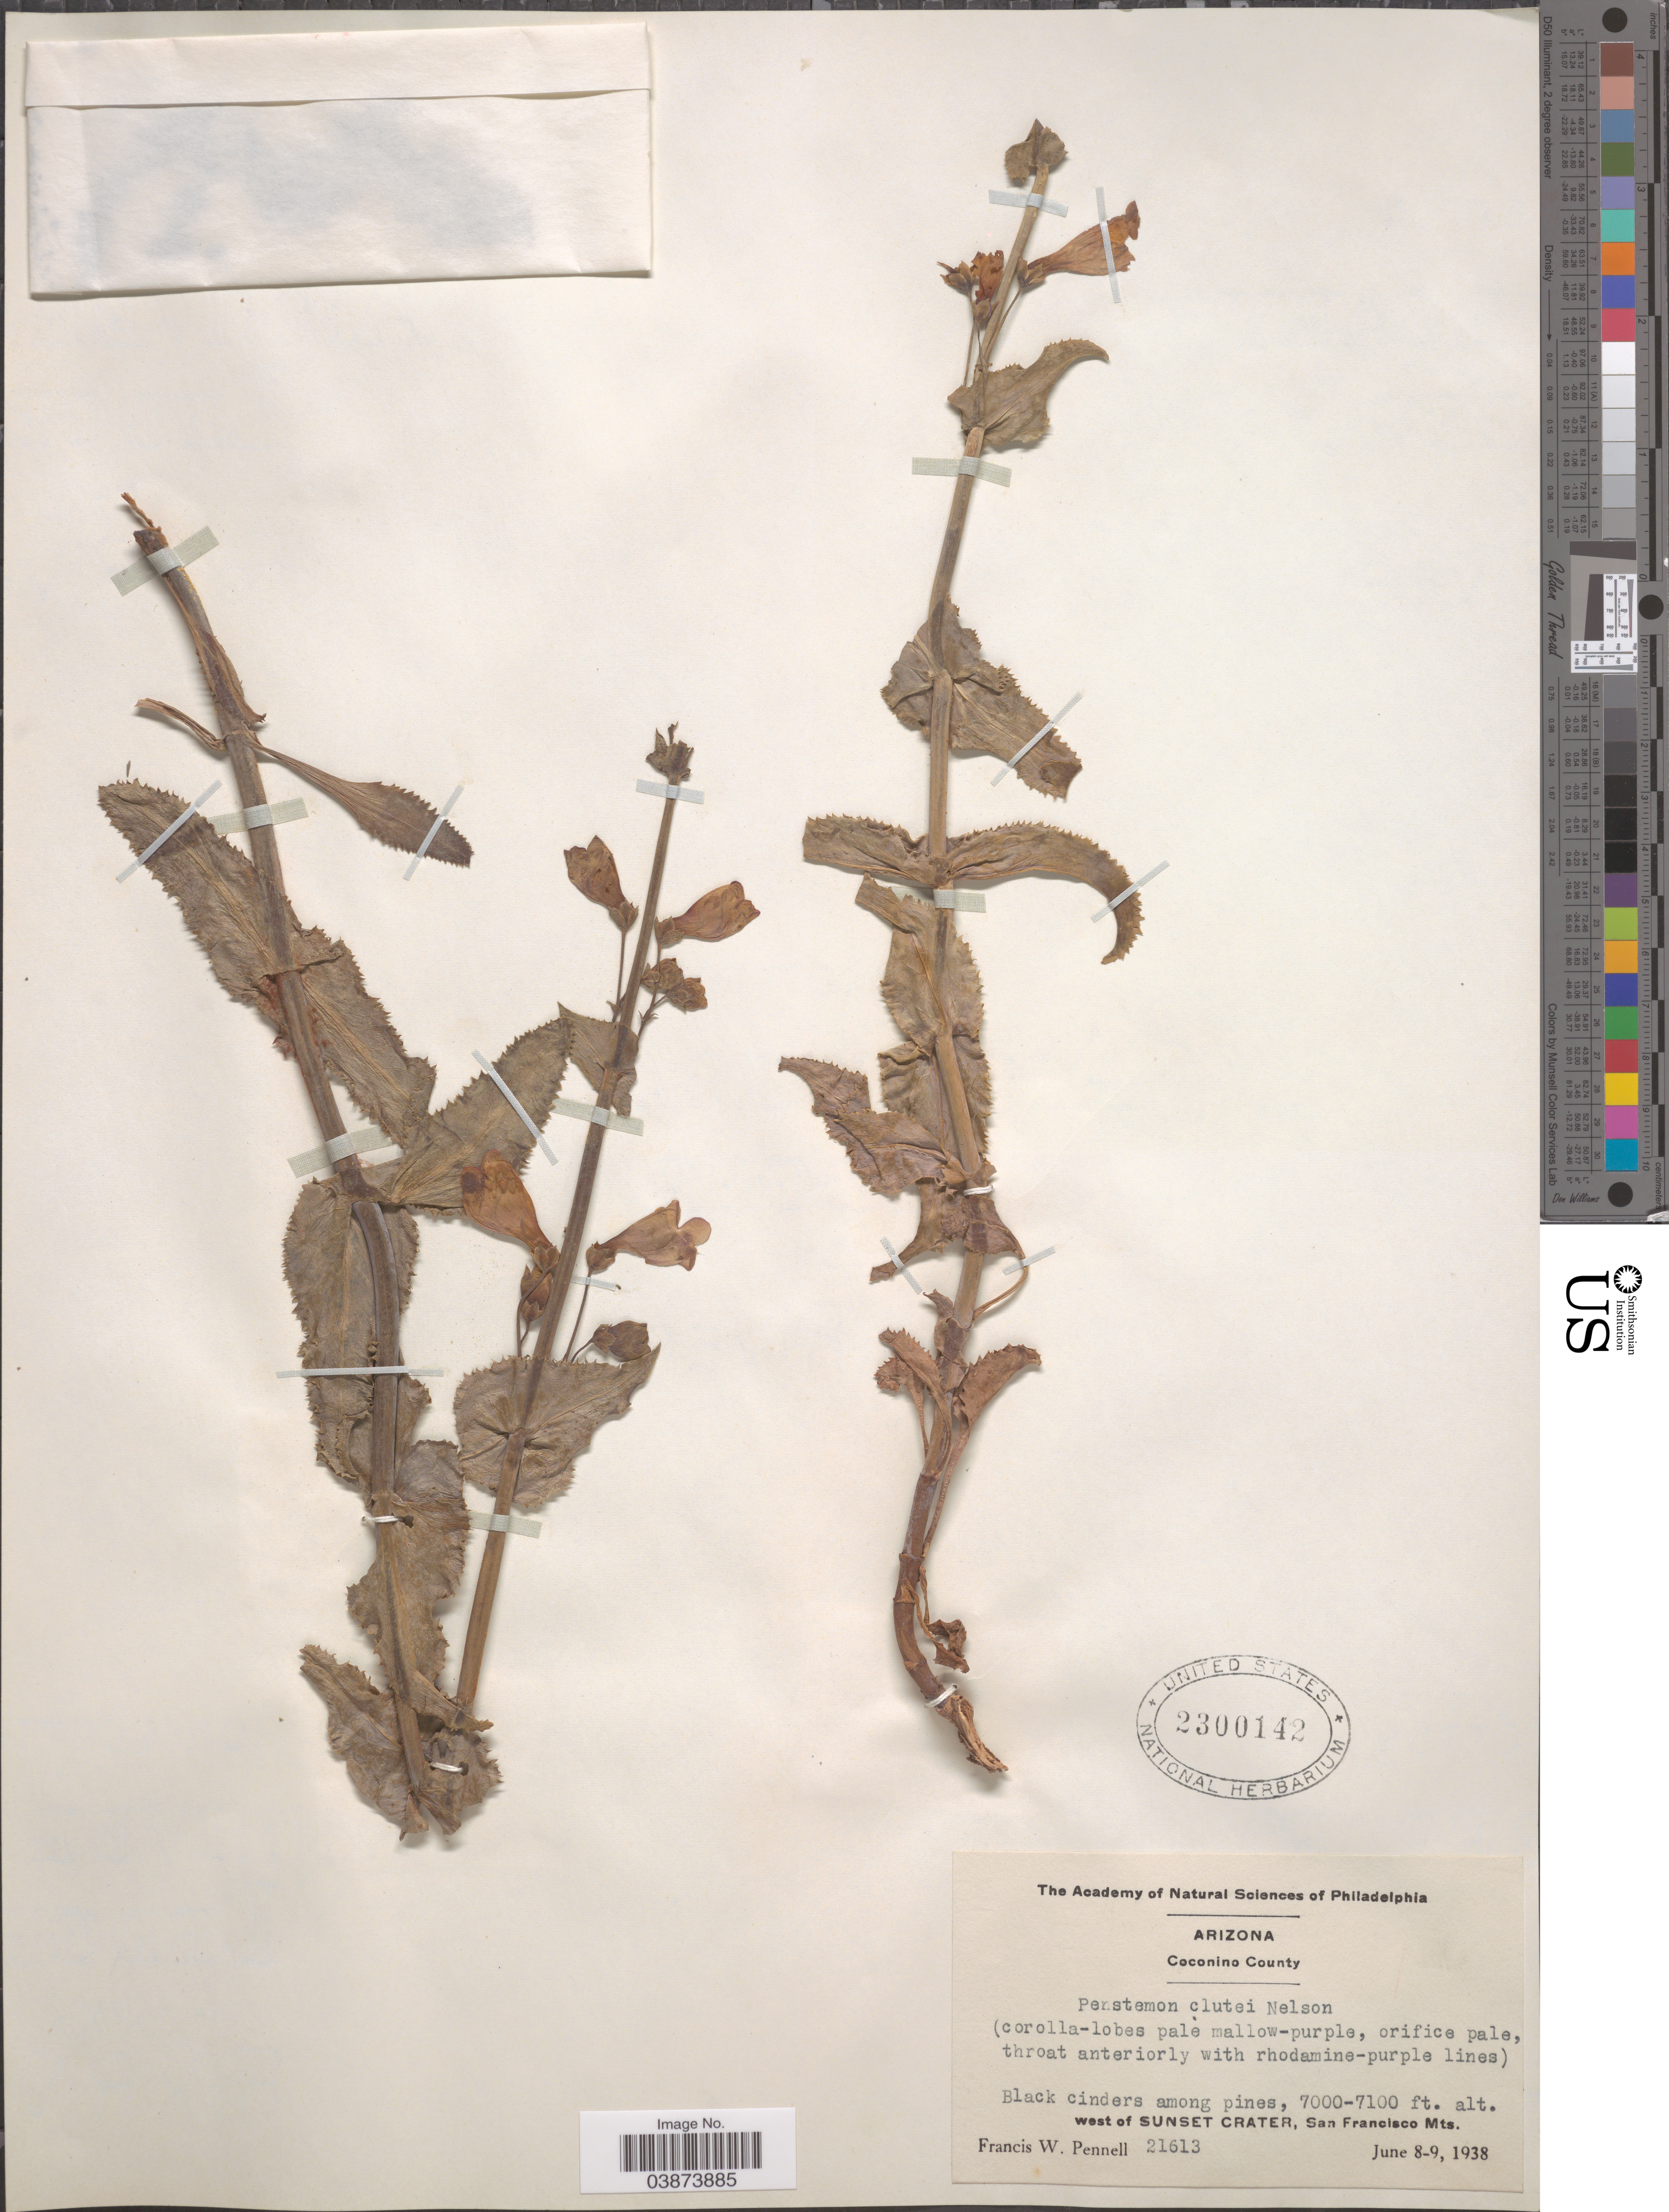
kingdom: Plantae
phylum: Tracheophyta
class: Magnoliopsida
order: Lamiales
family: Plantaginaceae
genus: Penstemon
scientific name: Penstemon clutei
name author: A. Nelson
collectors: F. W. Pennell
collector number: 21613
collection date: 1938-06-08/1938-06-09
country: United States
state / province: Arizona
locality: Coconino County. West of Sunset Crater, San Francisco Mts.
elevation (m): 2134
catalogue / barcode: US 2300142